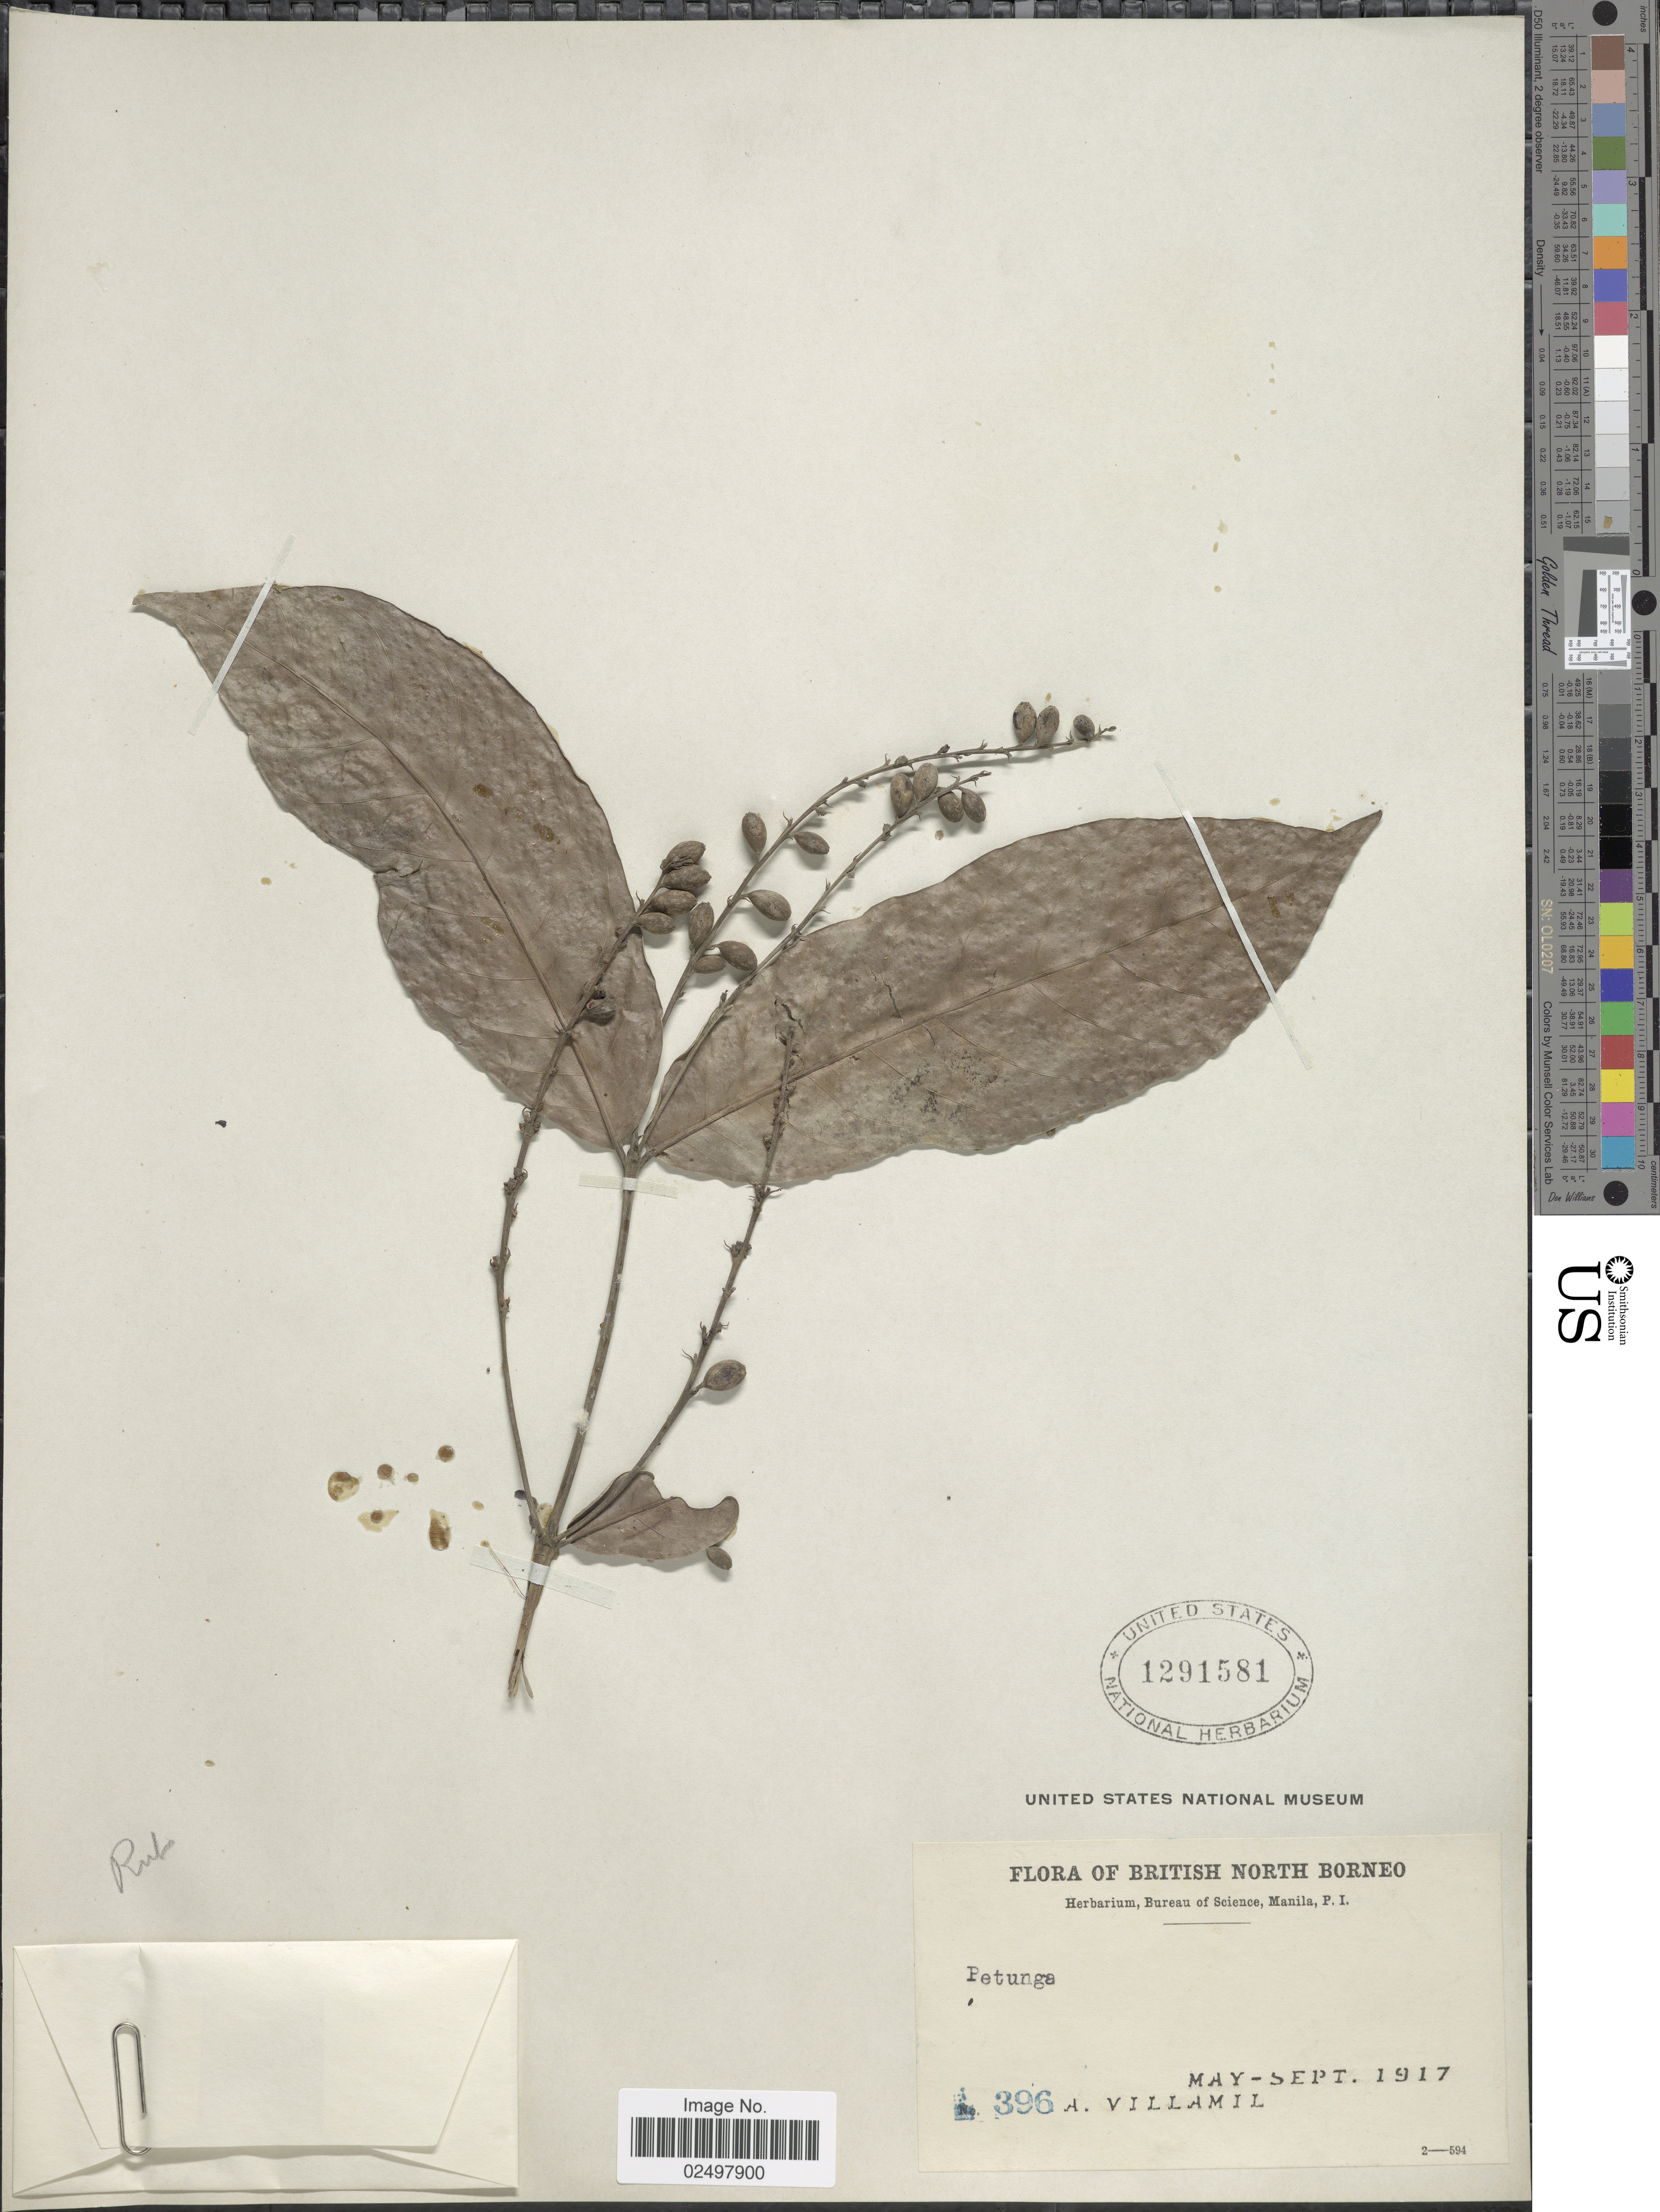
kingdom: Plantae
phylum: Tracheophyta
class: Magnoliopsida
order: Gentianales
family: Rubiaceae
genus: Hypobathrum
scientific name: Hypobathrum sp.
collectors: A. Villamil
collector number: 396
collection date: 1917-05/1917-09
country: Malaysia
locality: British North Borneo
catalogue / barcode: US 1291581